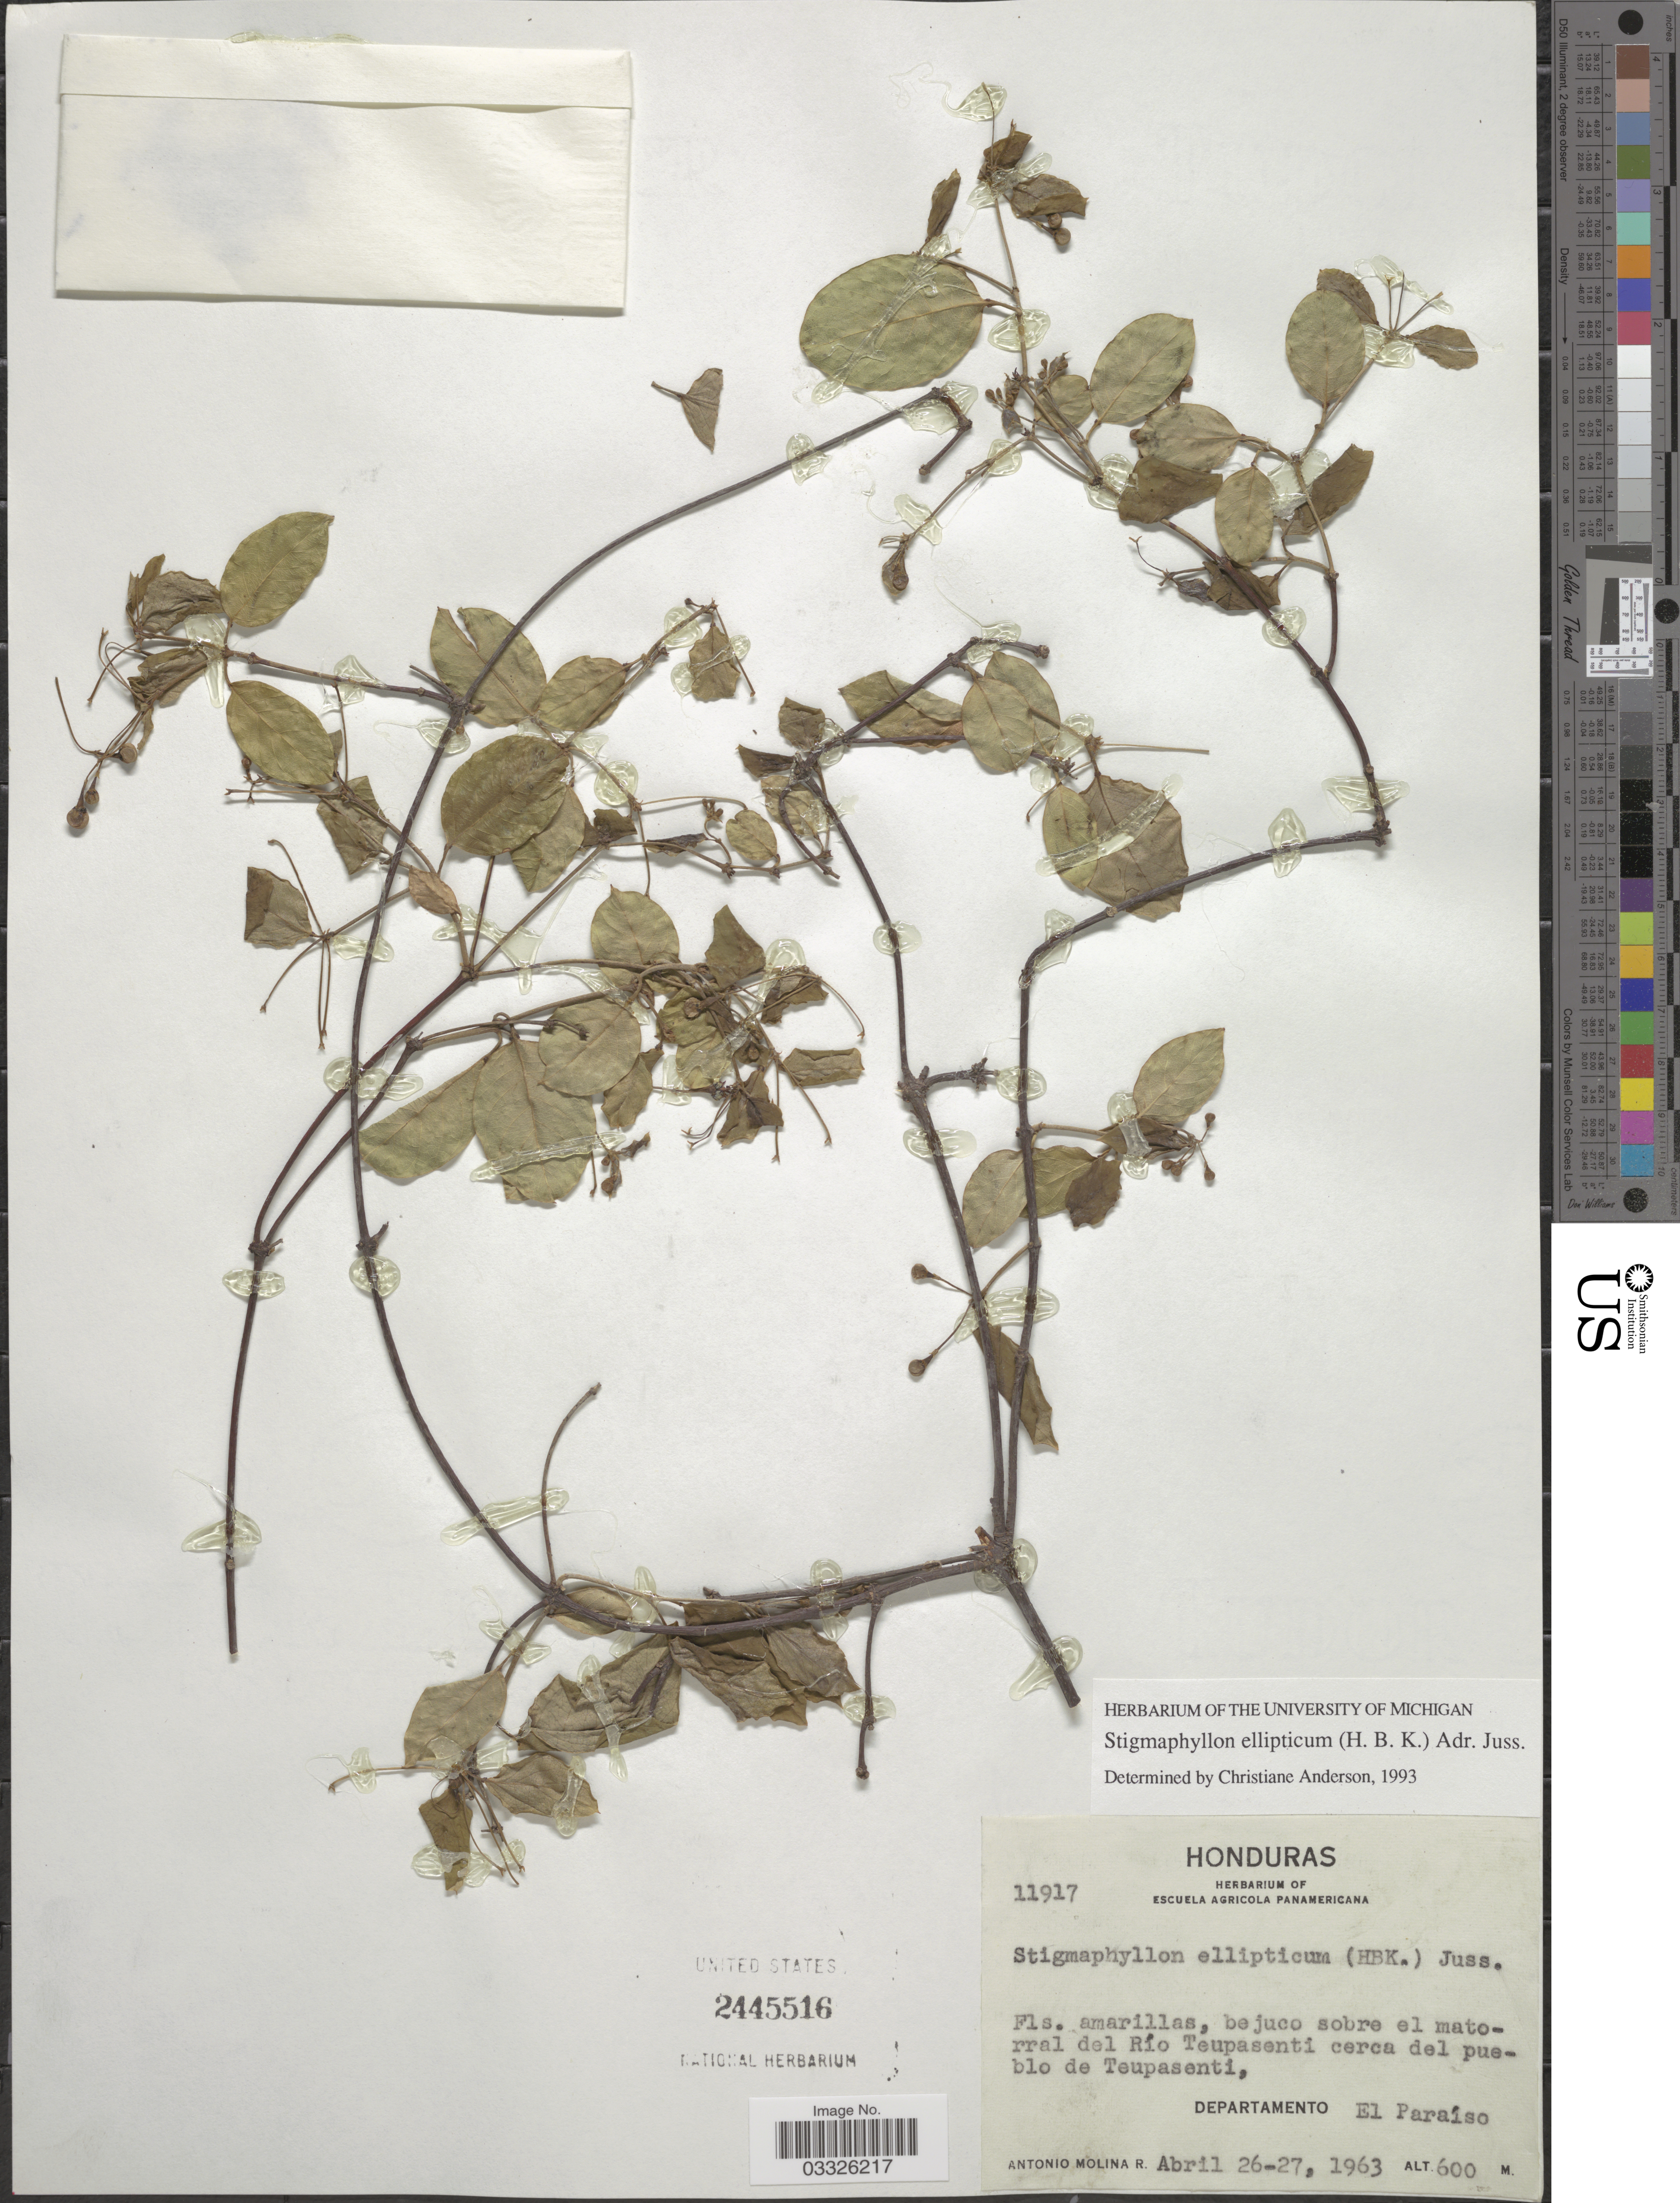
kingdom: Plantae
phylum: Tracheophyta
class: Magnoliopsida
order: Malpighiales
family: Malpighiaceae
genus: Stigmaphyllon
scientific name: Stigmaphyllon ellipticum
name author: (Kunth) A. Juss.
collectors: A. Molina R.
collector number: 11917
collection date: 1963-04-26/1963-04-27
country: Honduras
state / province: El Paraíso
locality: Bejuco sobre el matorral del Rio Teupasenti cerca del pueblo de Teupasenti, Departamento El Paraíso.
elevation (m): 600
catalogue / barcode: US 2445516